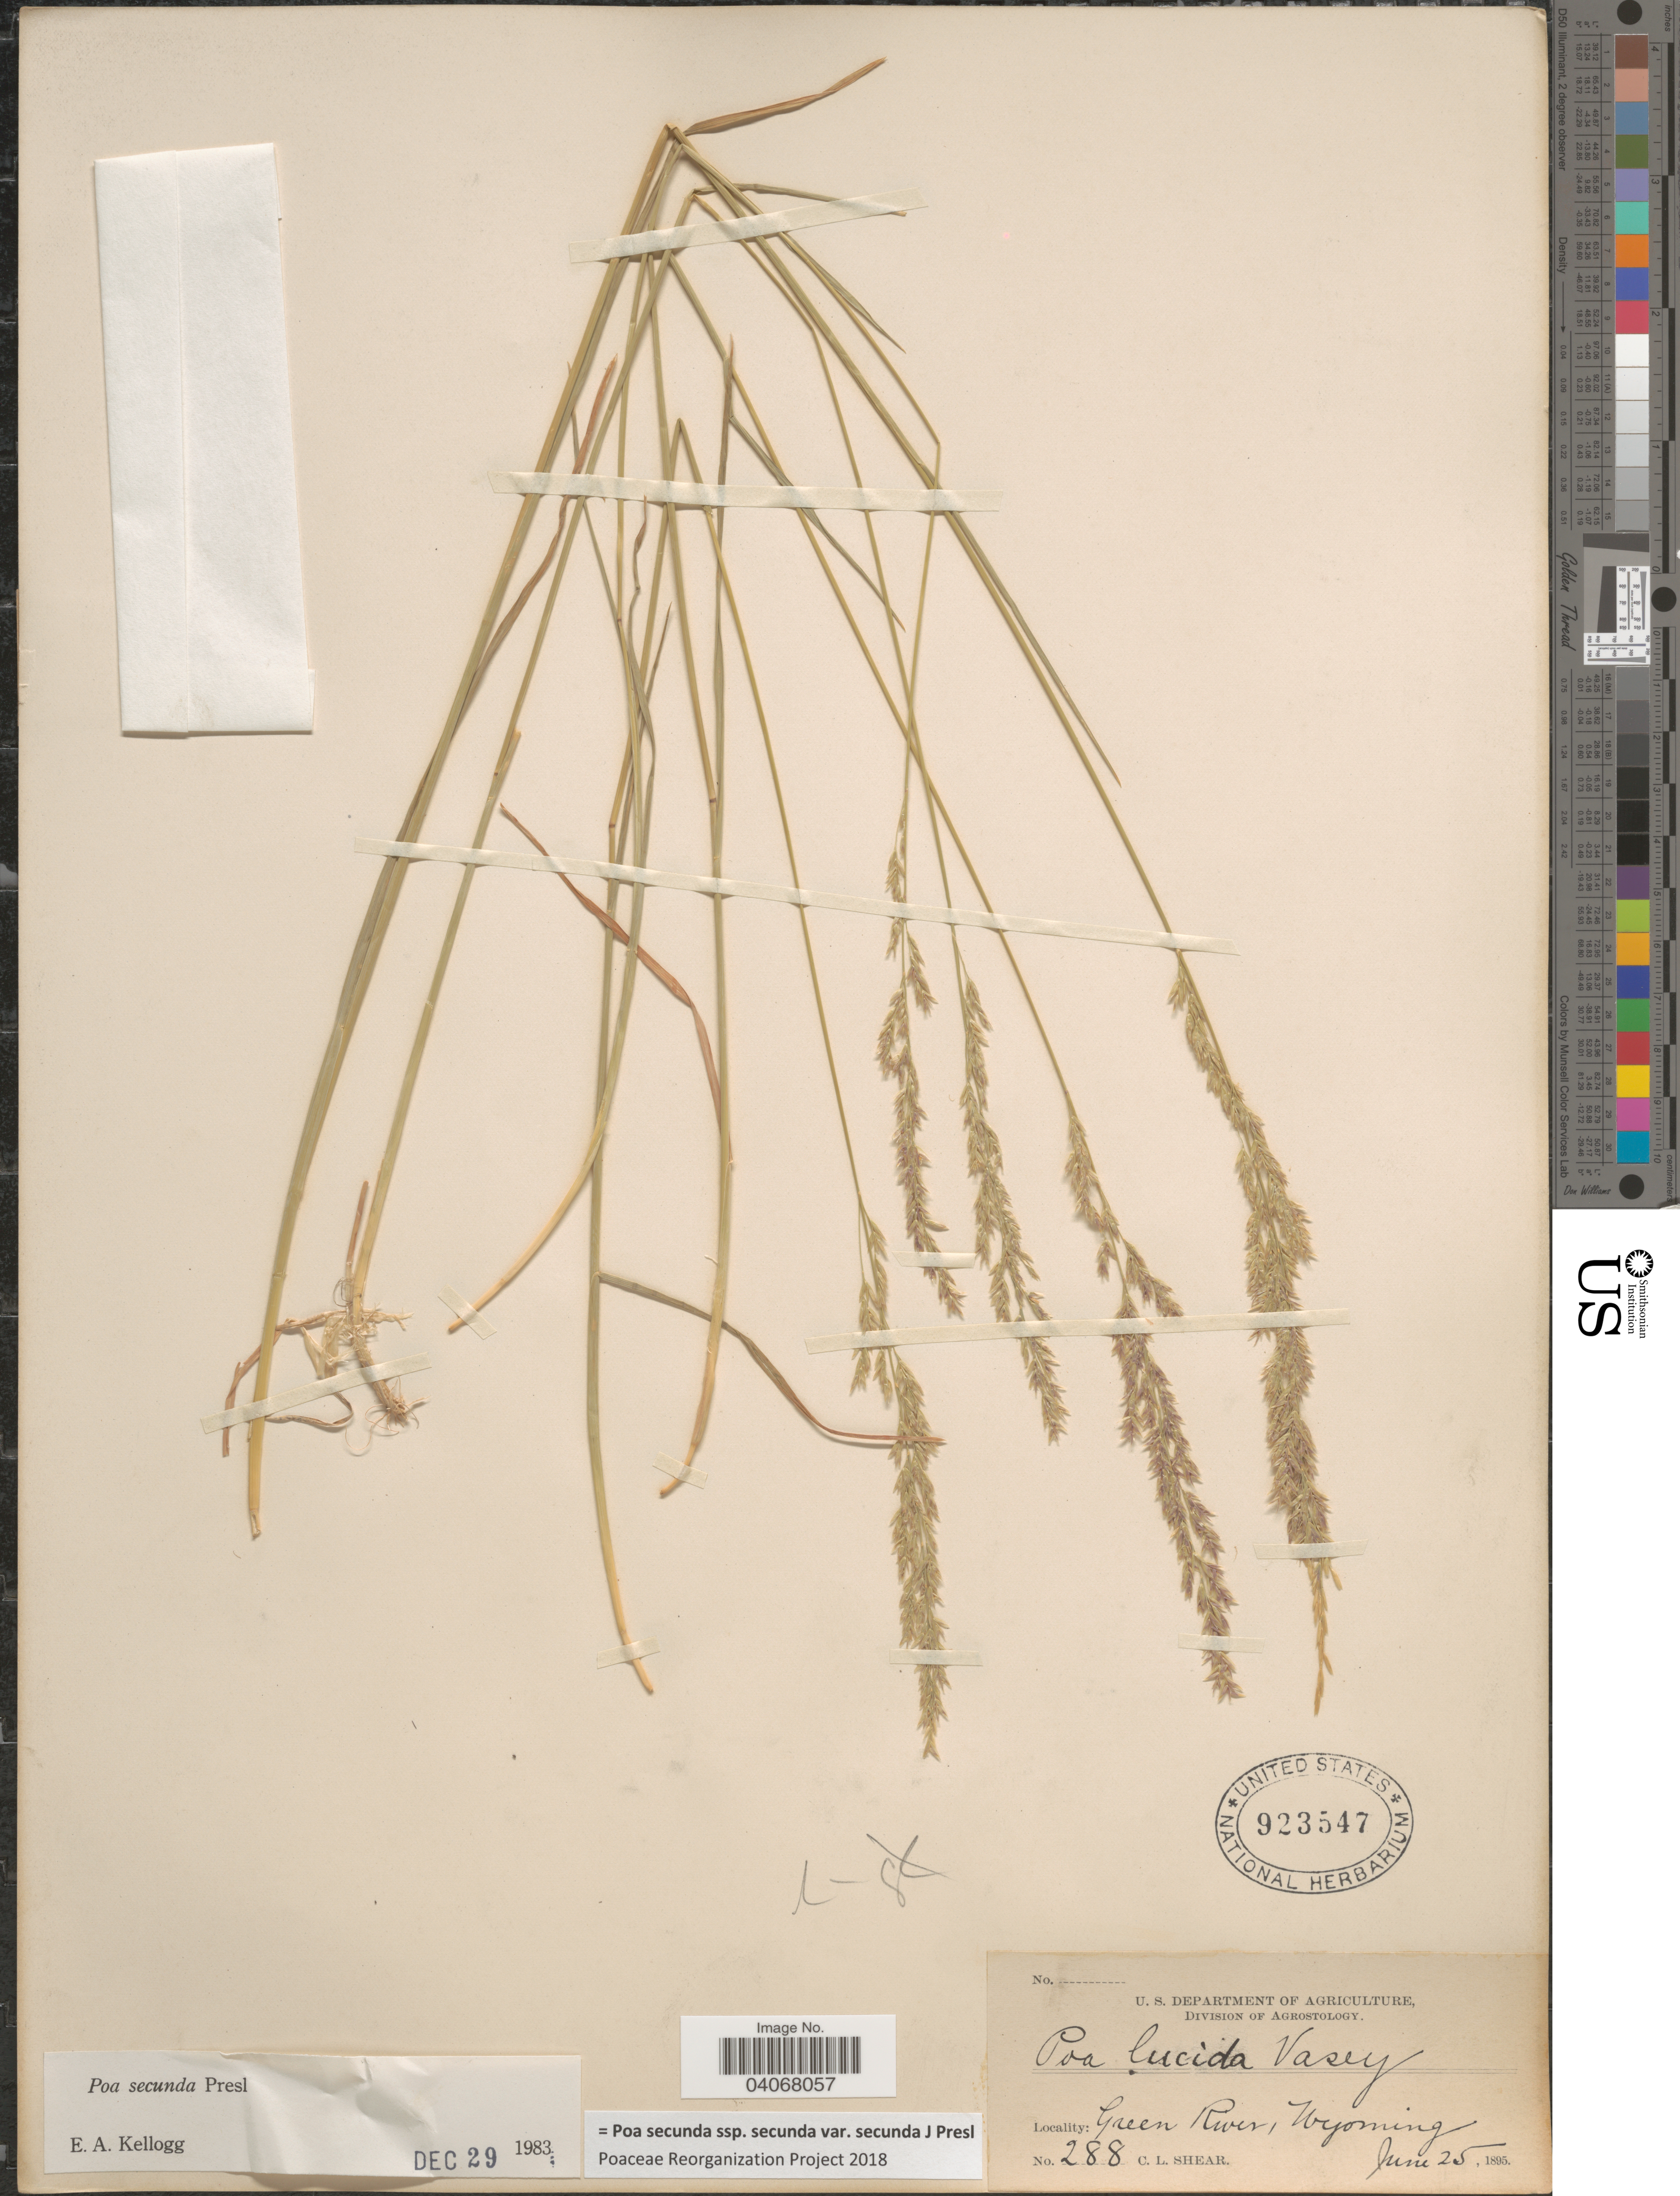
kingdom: Plantae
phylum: Tracheophyta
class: Liliopsida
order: Poales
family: Poaceae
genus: Poa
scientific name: Poa secunda subsp. secunda var. secunda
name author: J. Presl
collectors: C. L. Shear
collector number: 288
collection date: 1895-06-25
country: United States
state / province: Wyoming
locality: Green River.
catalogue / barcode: US 923547